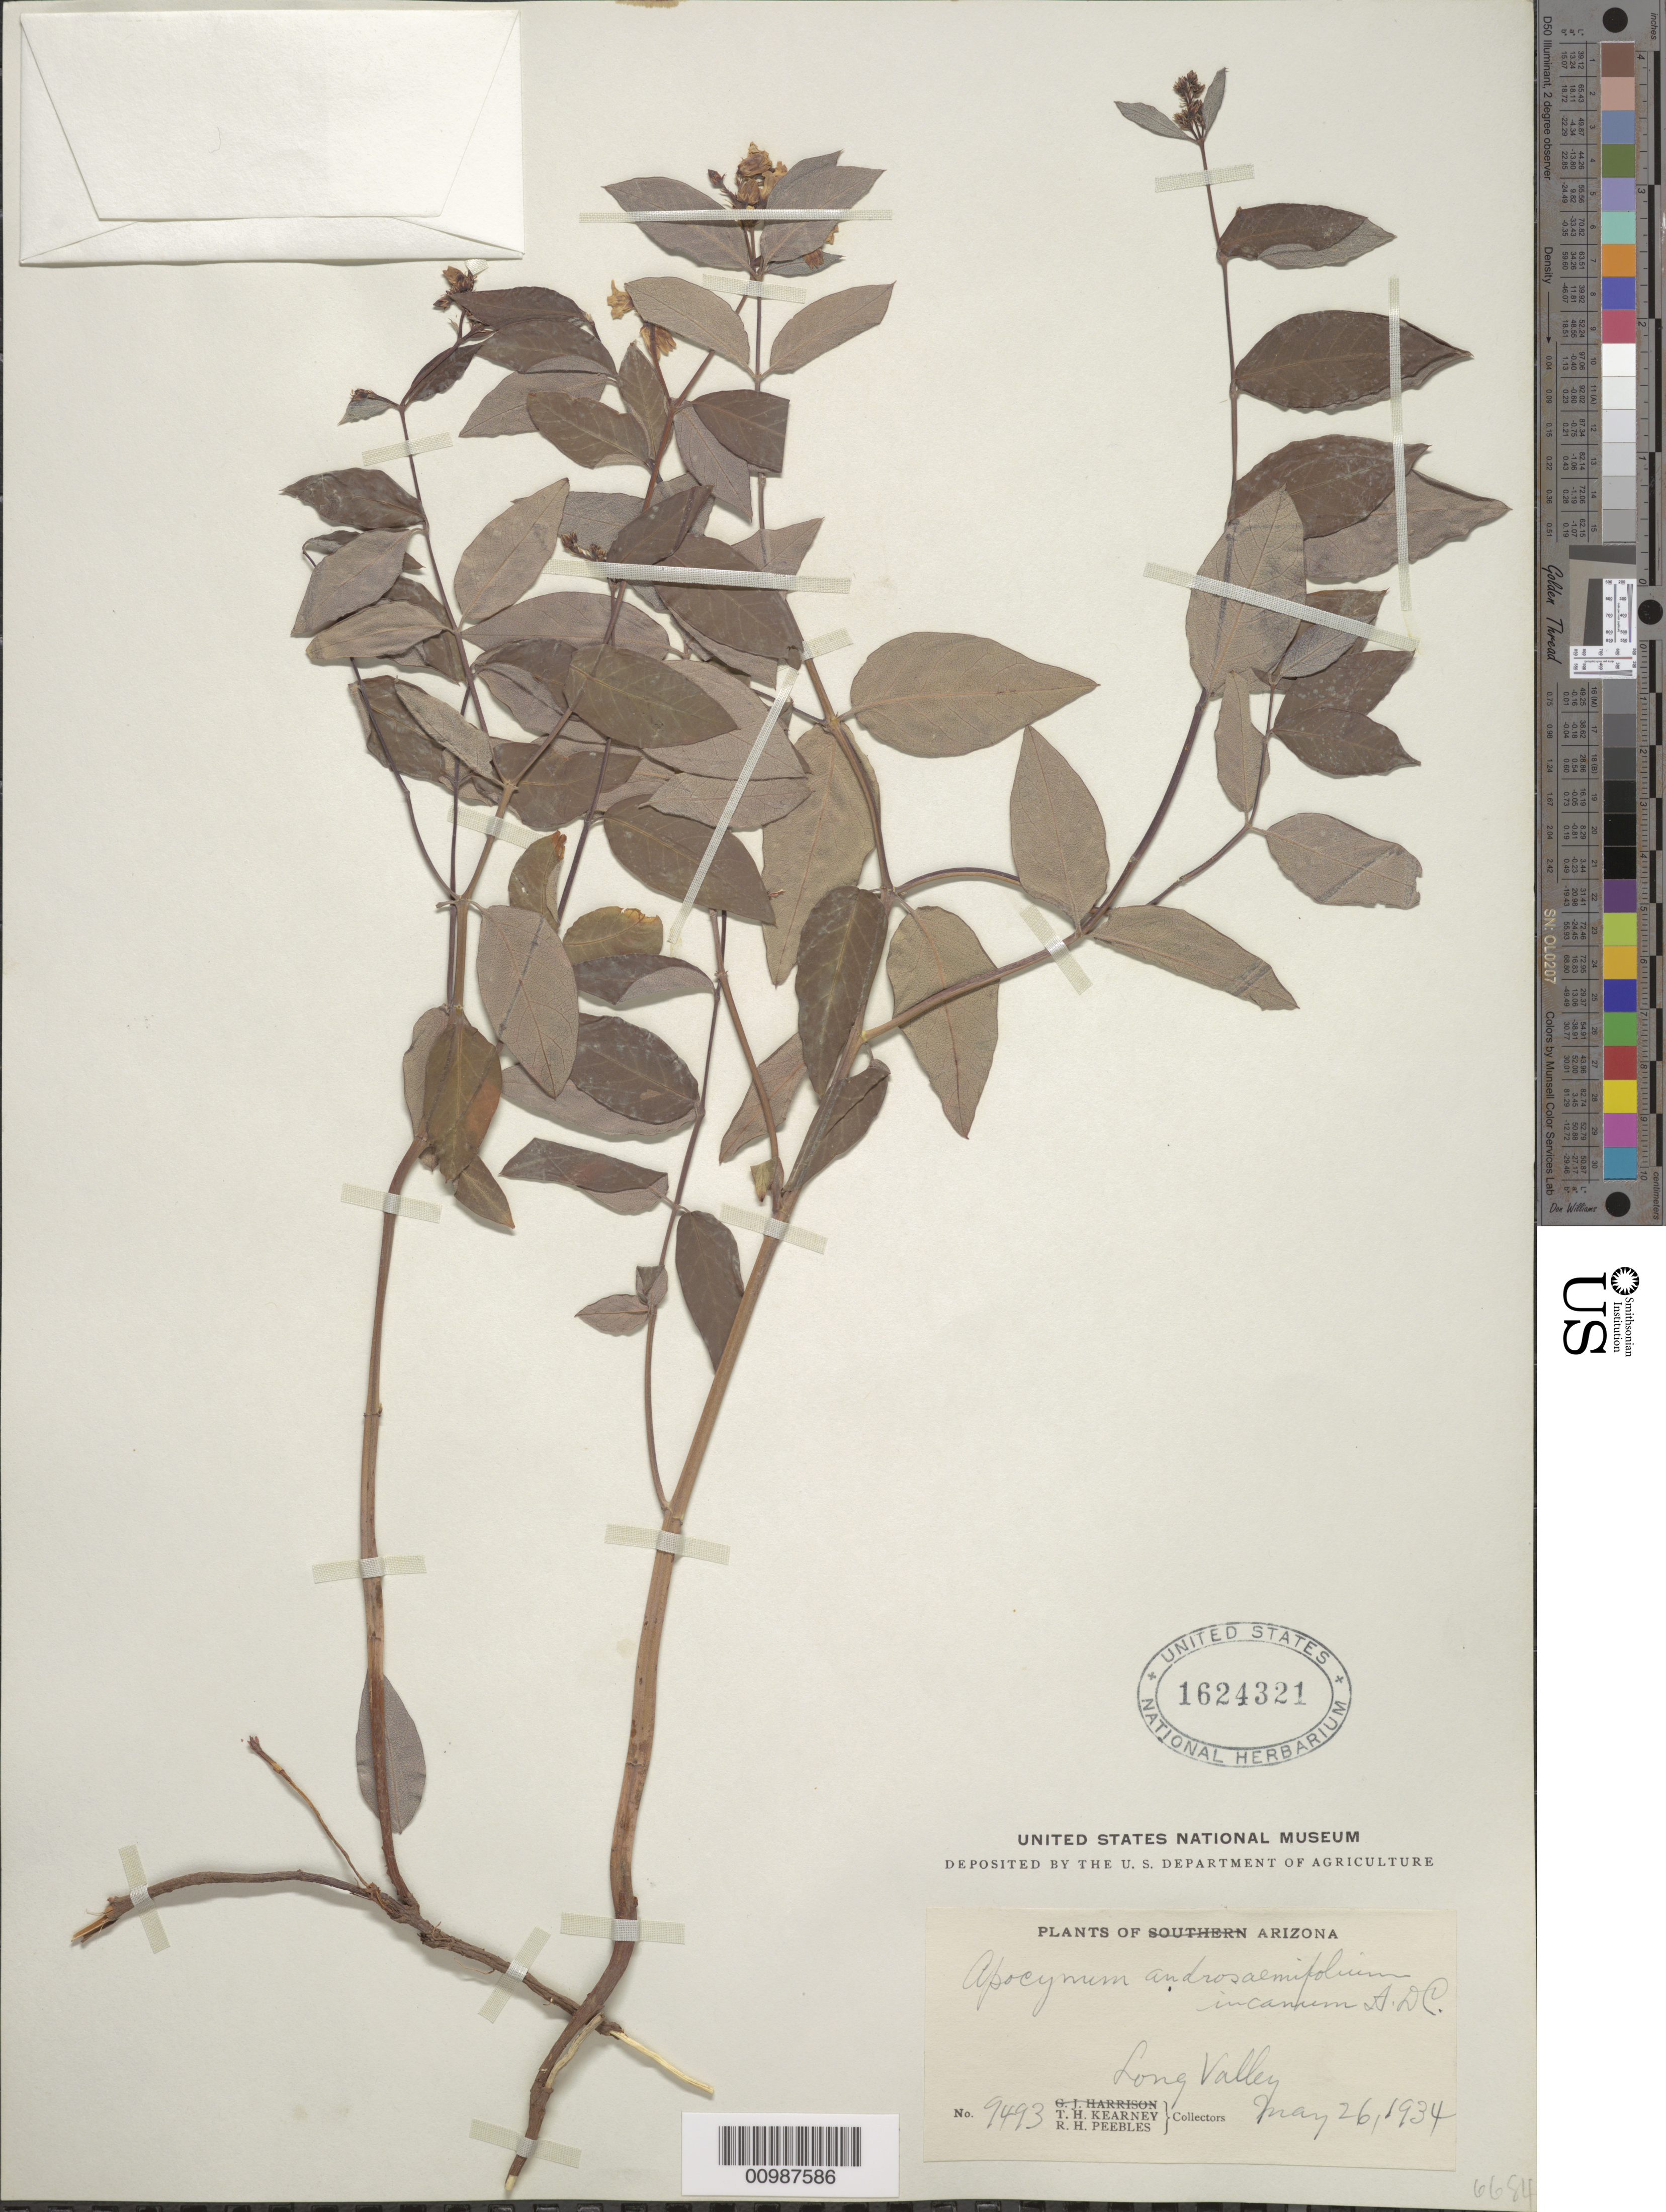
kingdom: Plantae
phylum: Tracheophyta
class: Magnoliopsida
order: Gentianales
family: Apocynaceae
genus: Apocynum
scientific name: Apocynum androsaemifolium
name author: L.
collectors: T. H. Kearney & R. H. Peebles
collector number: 9493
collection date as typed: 26 May 1934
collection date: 1934-05-26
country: United States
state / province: Arizona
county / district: Coconino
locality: Long Valley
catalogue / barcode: US 1624321